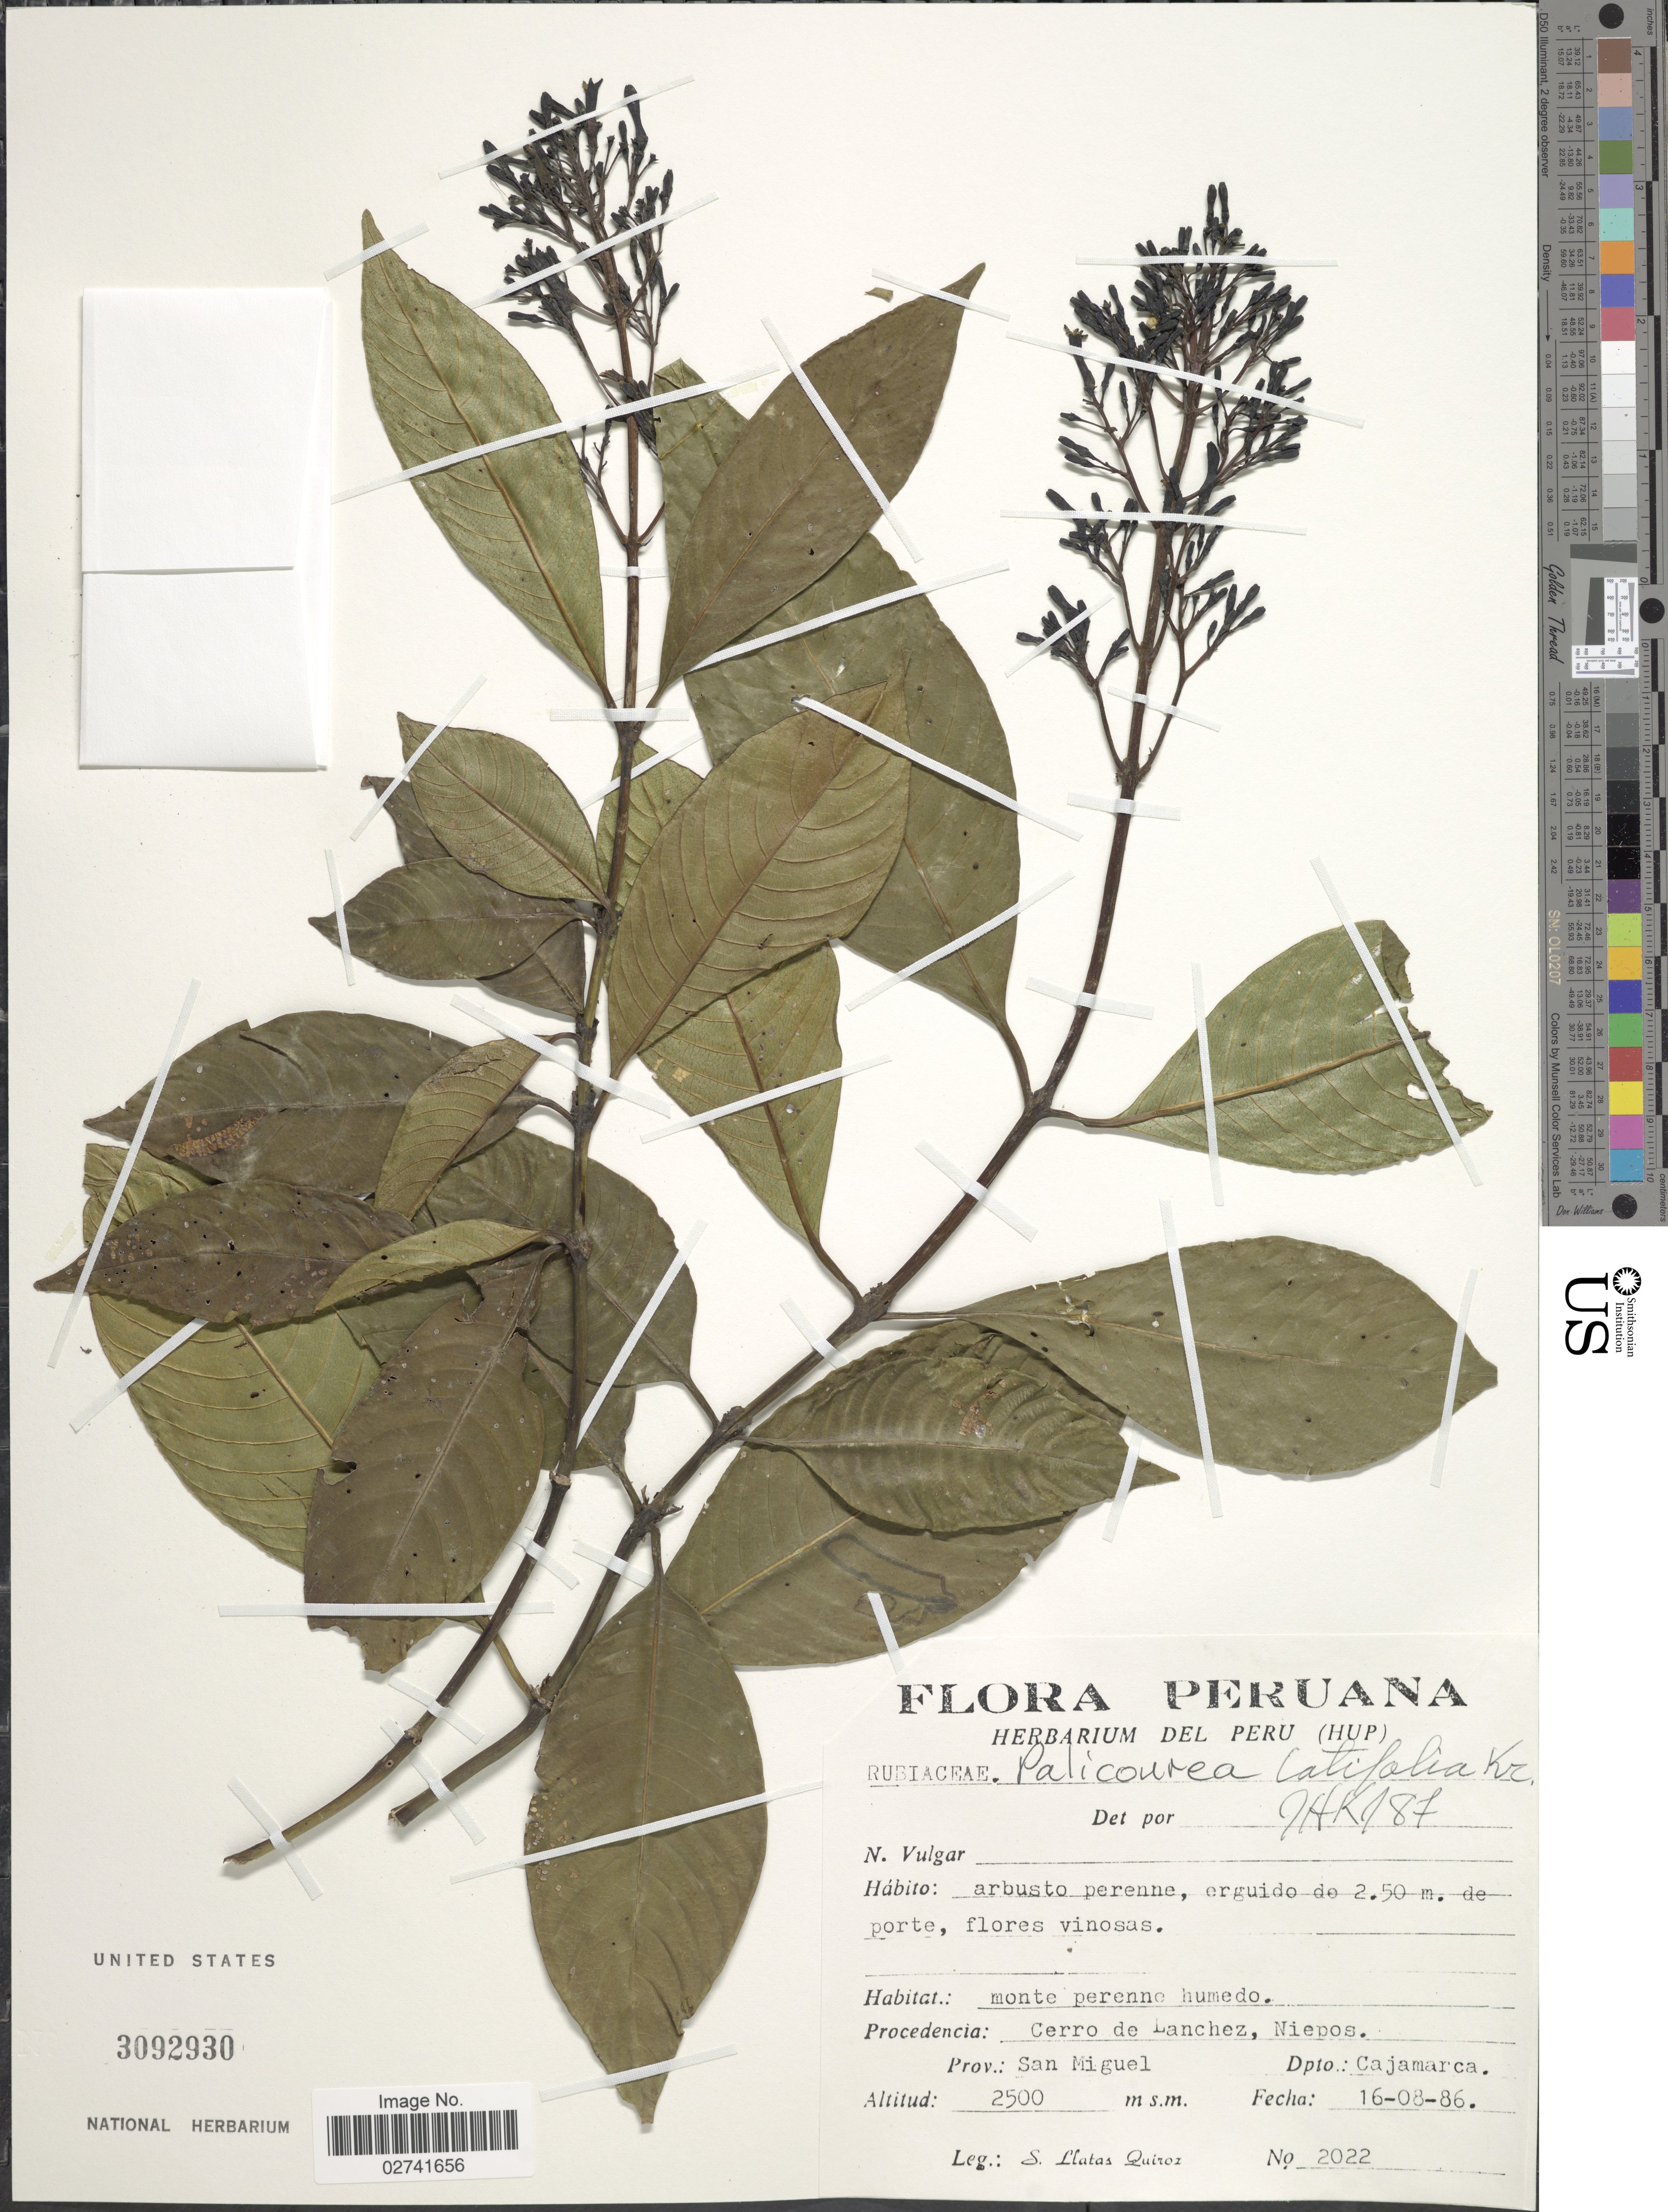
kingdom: Plantae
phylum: Tracheophyta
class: Magnoliopsida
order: Gentianales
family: Rubiaceae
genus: Palicourea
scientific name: Palicourea latifolia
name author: K. Krause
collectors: S. Llatas Quiroz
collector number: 2022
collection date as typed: Transcribed d/m/y: 16/8/86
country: Peru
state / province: Cajamarca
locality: Monte perenne humedo, Cerro de Lanchez, Niepos, Prov. San Miguel, Dpto Cajamarca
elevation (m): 2500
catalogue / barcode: US 3092930